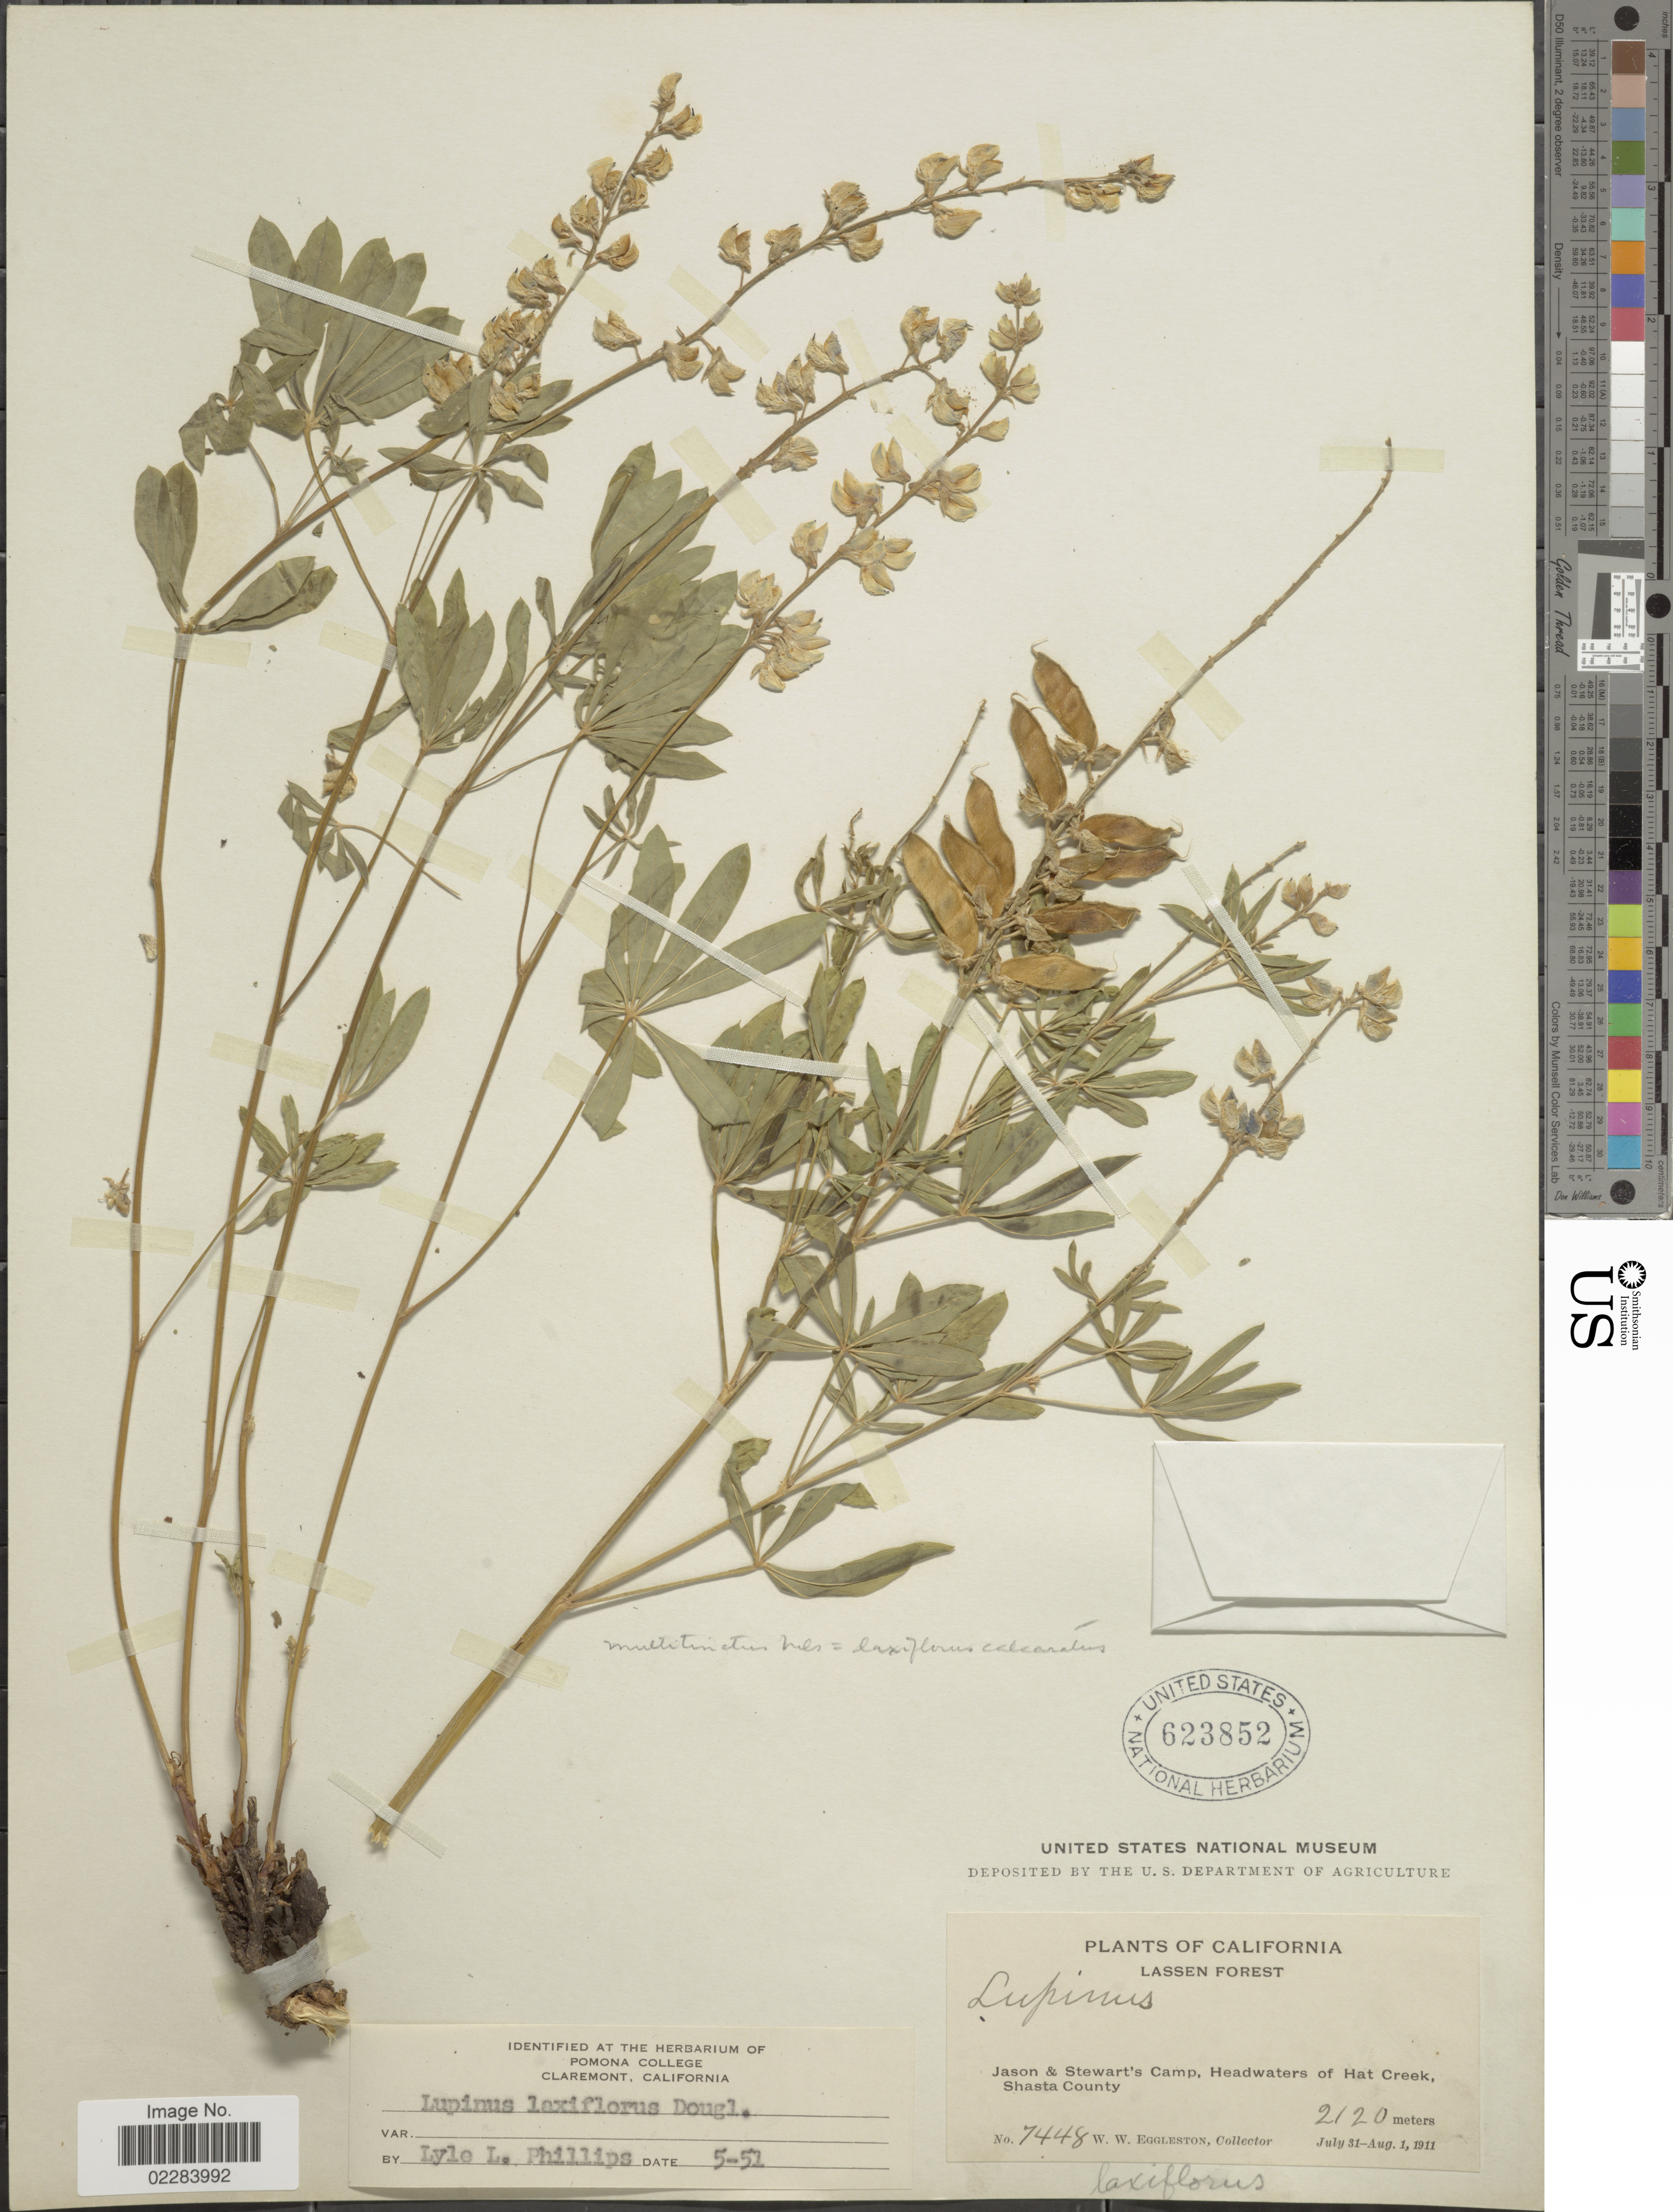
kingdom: Plantae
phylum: Tracheophyta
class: Magnoliopsida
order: Fabales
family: Fabaceae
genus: Lupinus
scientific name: Lupinus arbustus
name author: Lindl.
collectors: W. W. Eggleston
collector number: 7448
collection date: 1911-07-31/1911-08-01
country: United States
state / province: California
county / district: Shasta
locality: Lassen Forest. Jason & Stewart's Camp, Headwaters of Hat Creek, Shasta County.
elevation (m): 2120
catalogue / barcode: US 623852